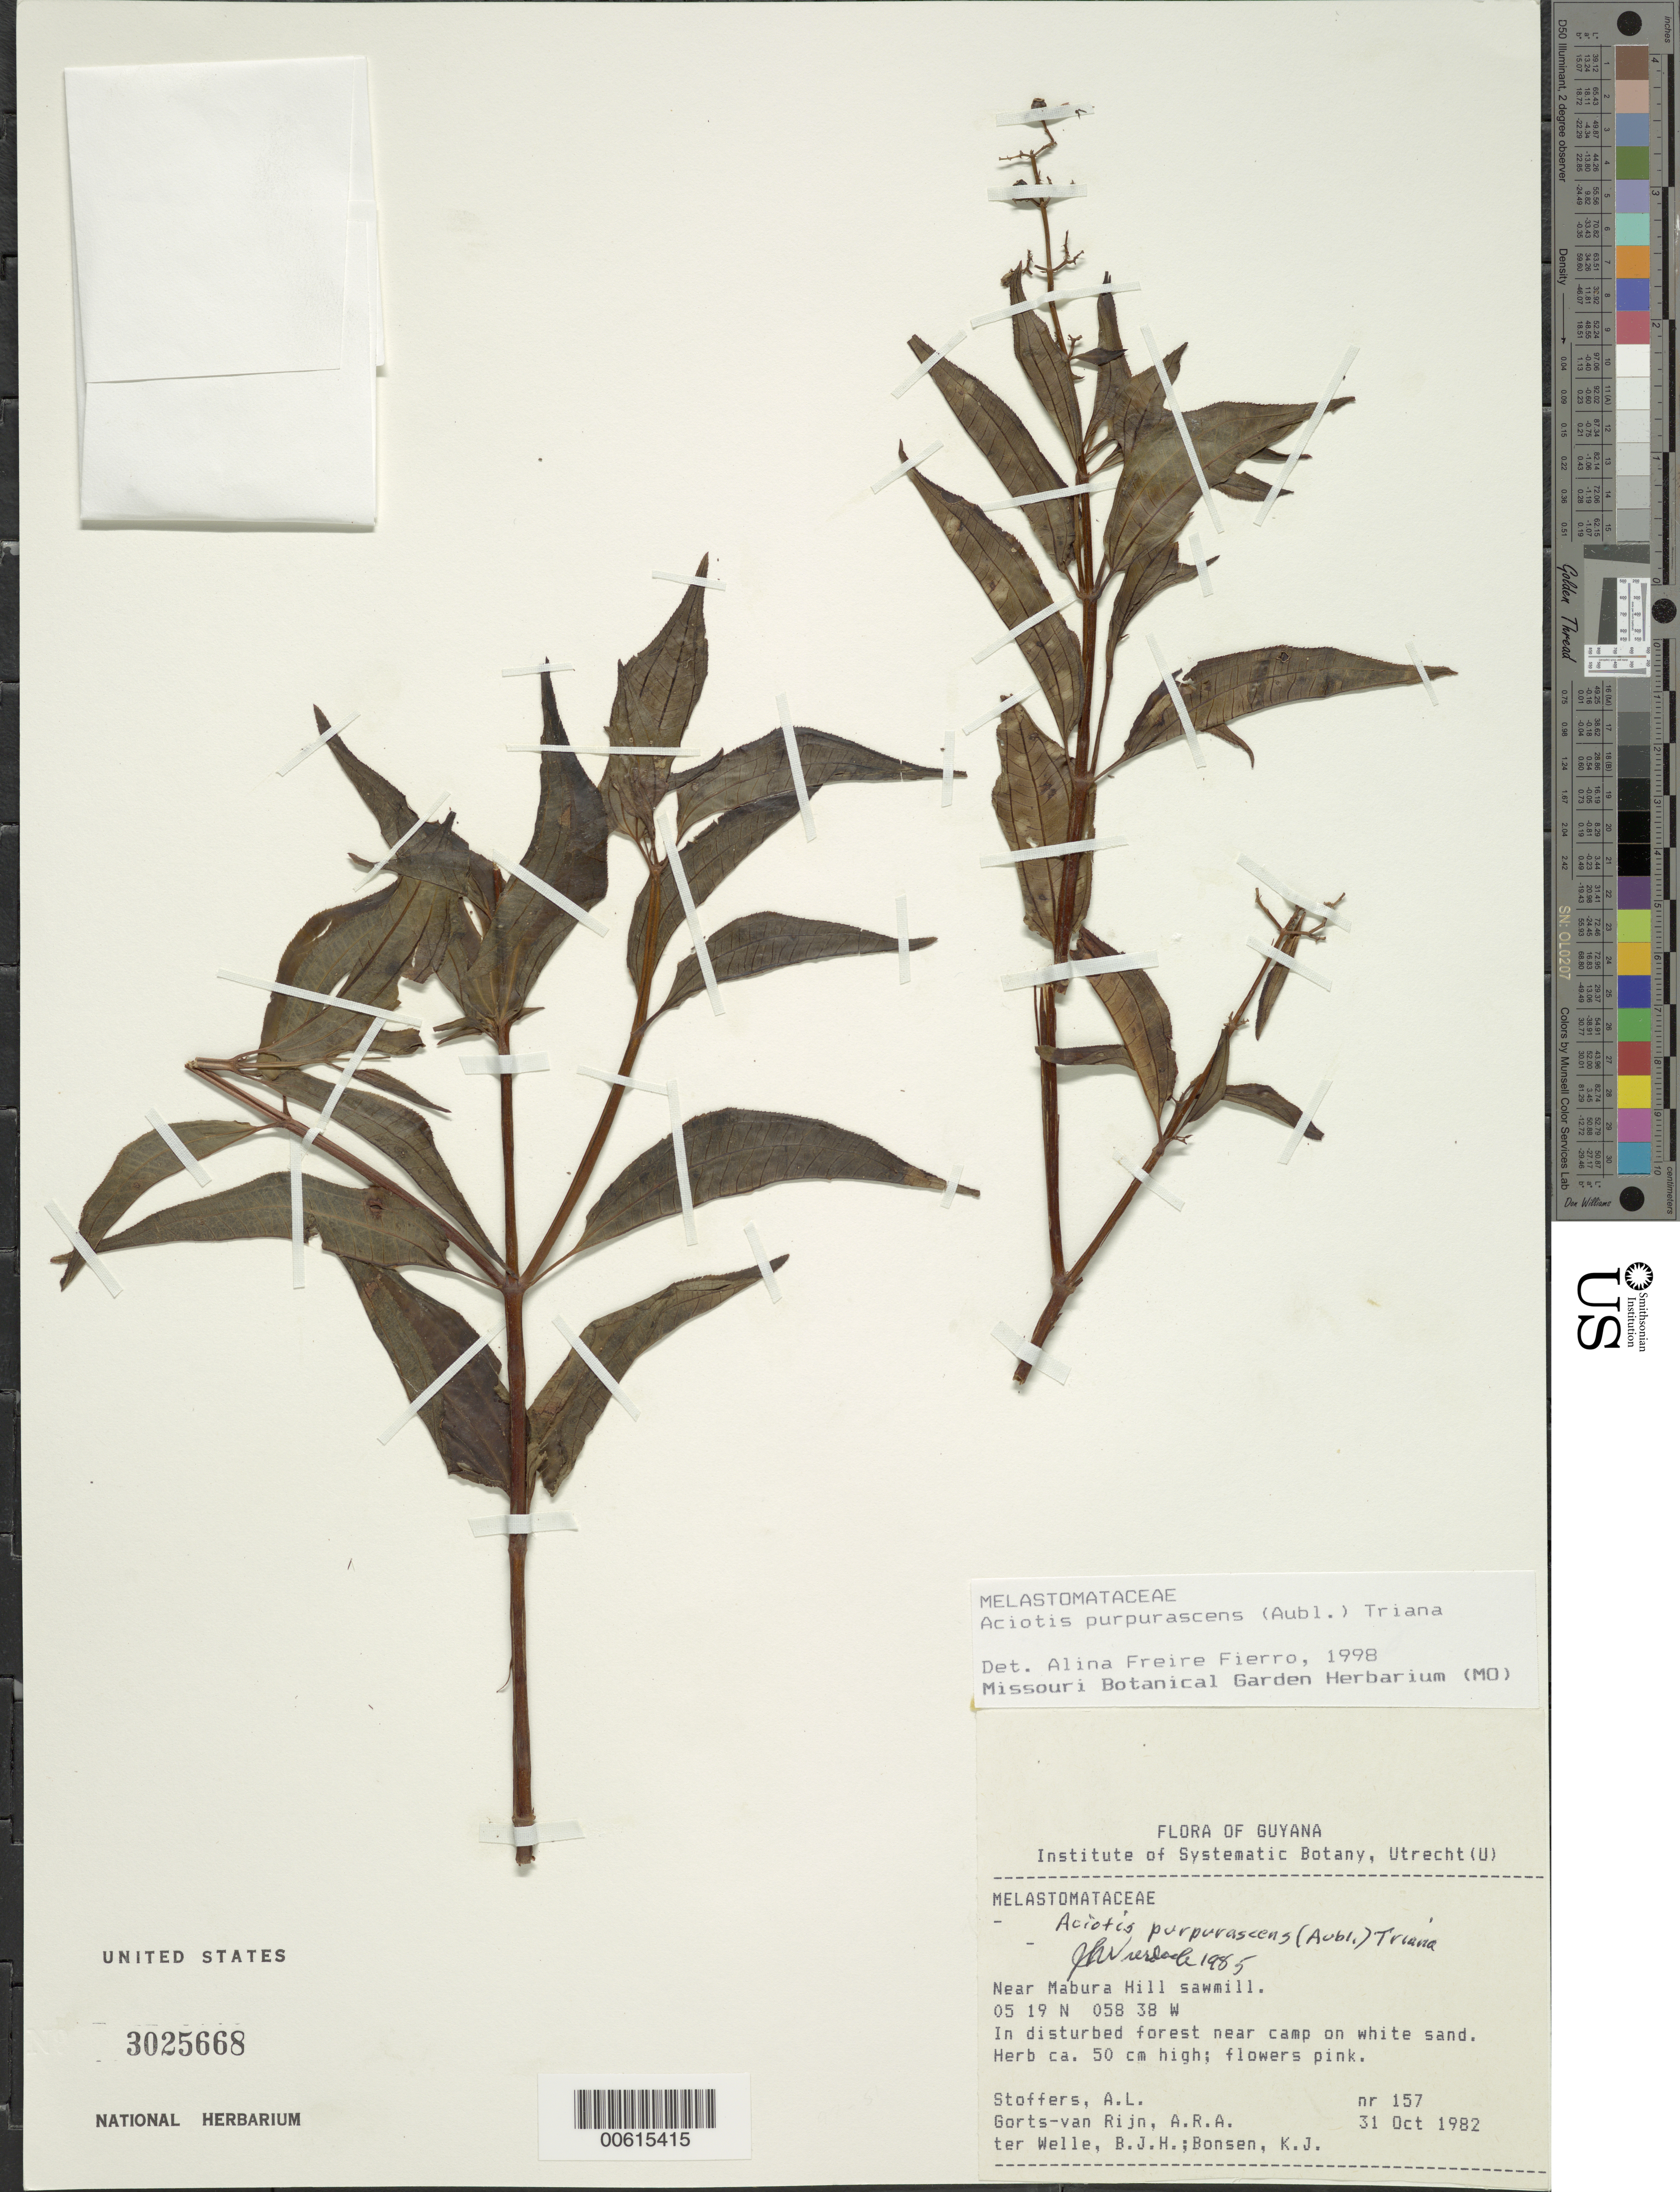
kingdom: Plantae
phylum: Tracheophyta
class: Magnoliopsida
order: Myrtales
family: Melastomataceae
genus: Aciotis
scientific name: Aciotis purpurascens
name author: (Aubl.) Triana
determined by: Freire-Fierro, A.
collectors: A. Stoffers, A. .R. A. Görts-van Rijn, B. Welle & K. Bonsen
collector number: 157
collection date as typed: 31-Oct-82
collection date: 1982-10-31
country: Guyana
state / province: U. Demerara-Berbice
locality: Mabura Hill, near sawmill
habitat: Along logging road (under construction), on white sand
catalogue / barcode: US 3025668